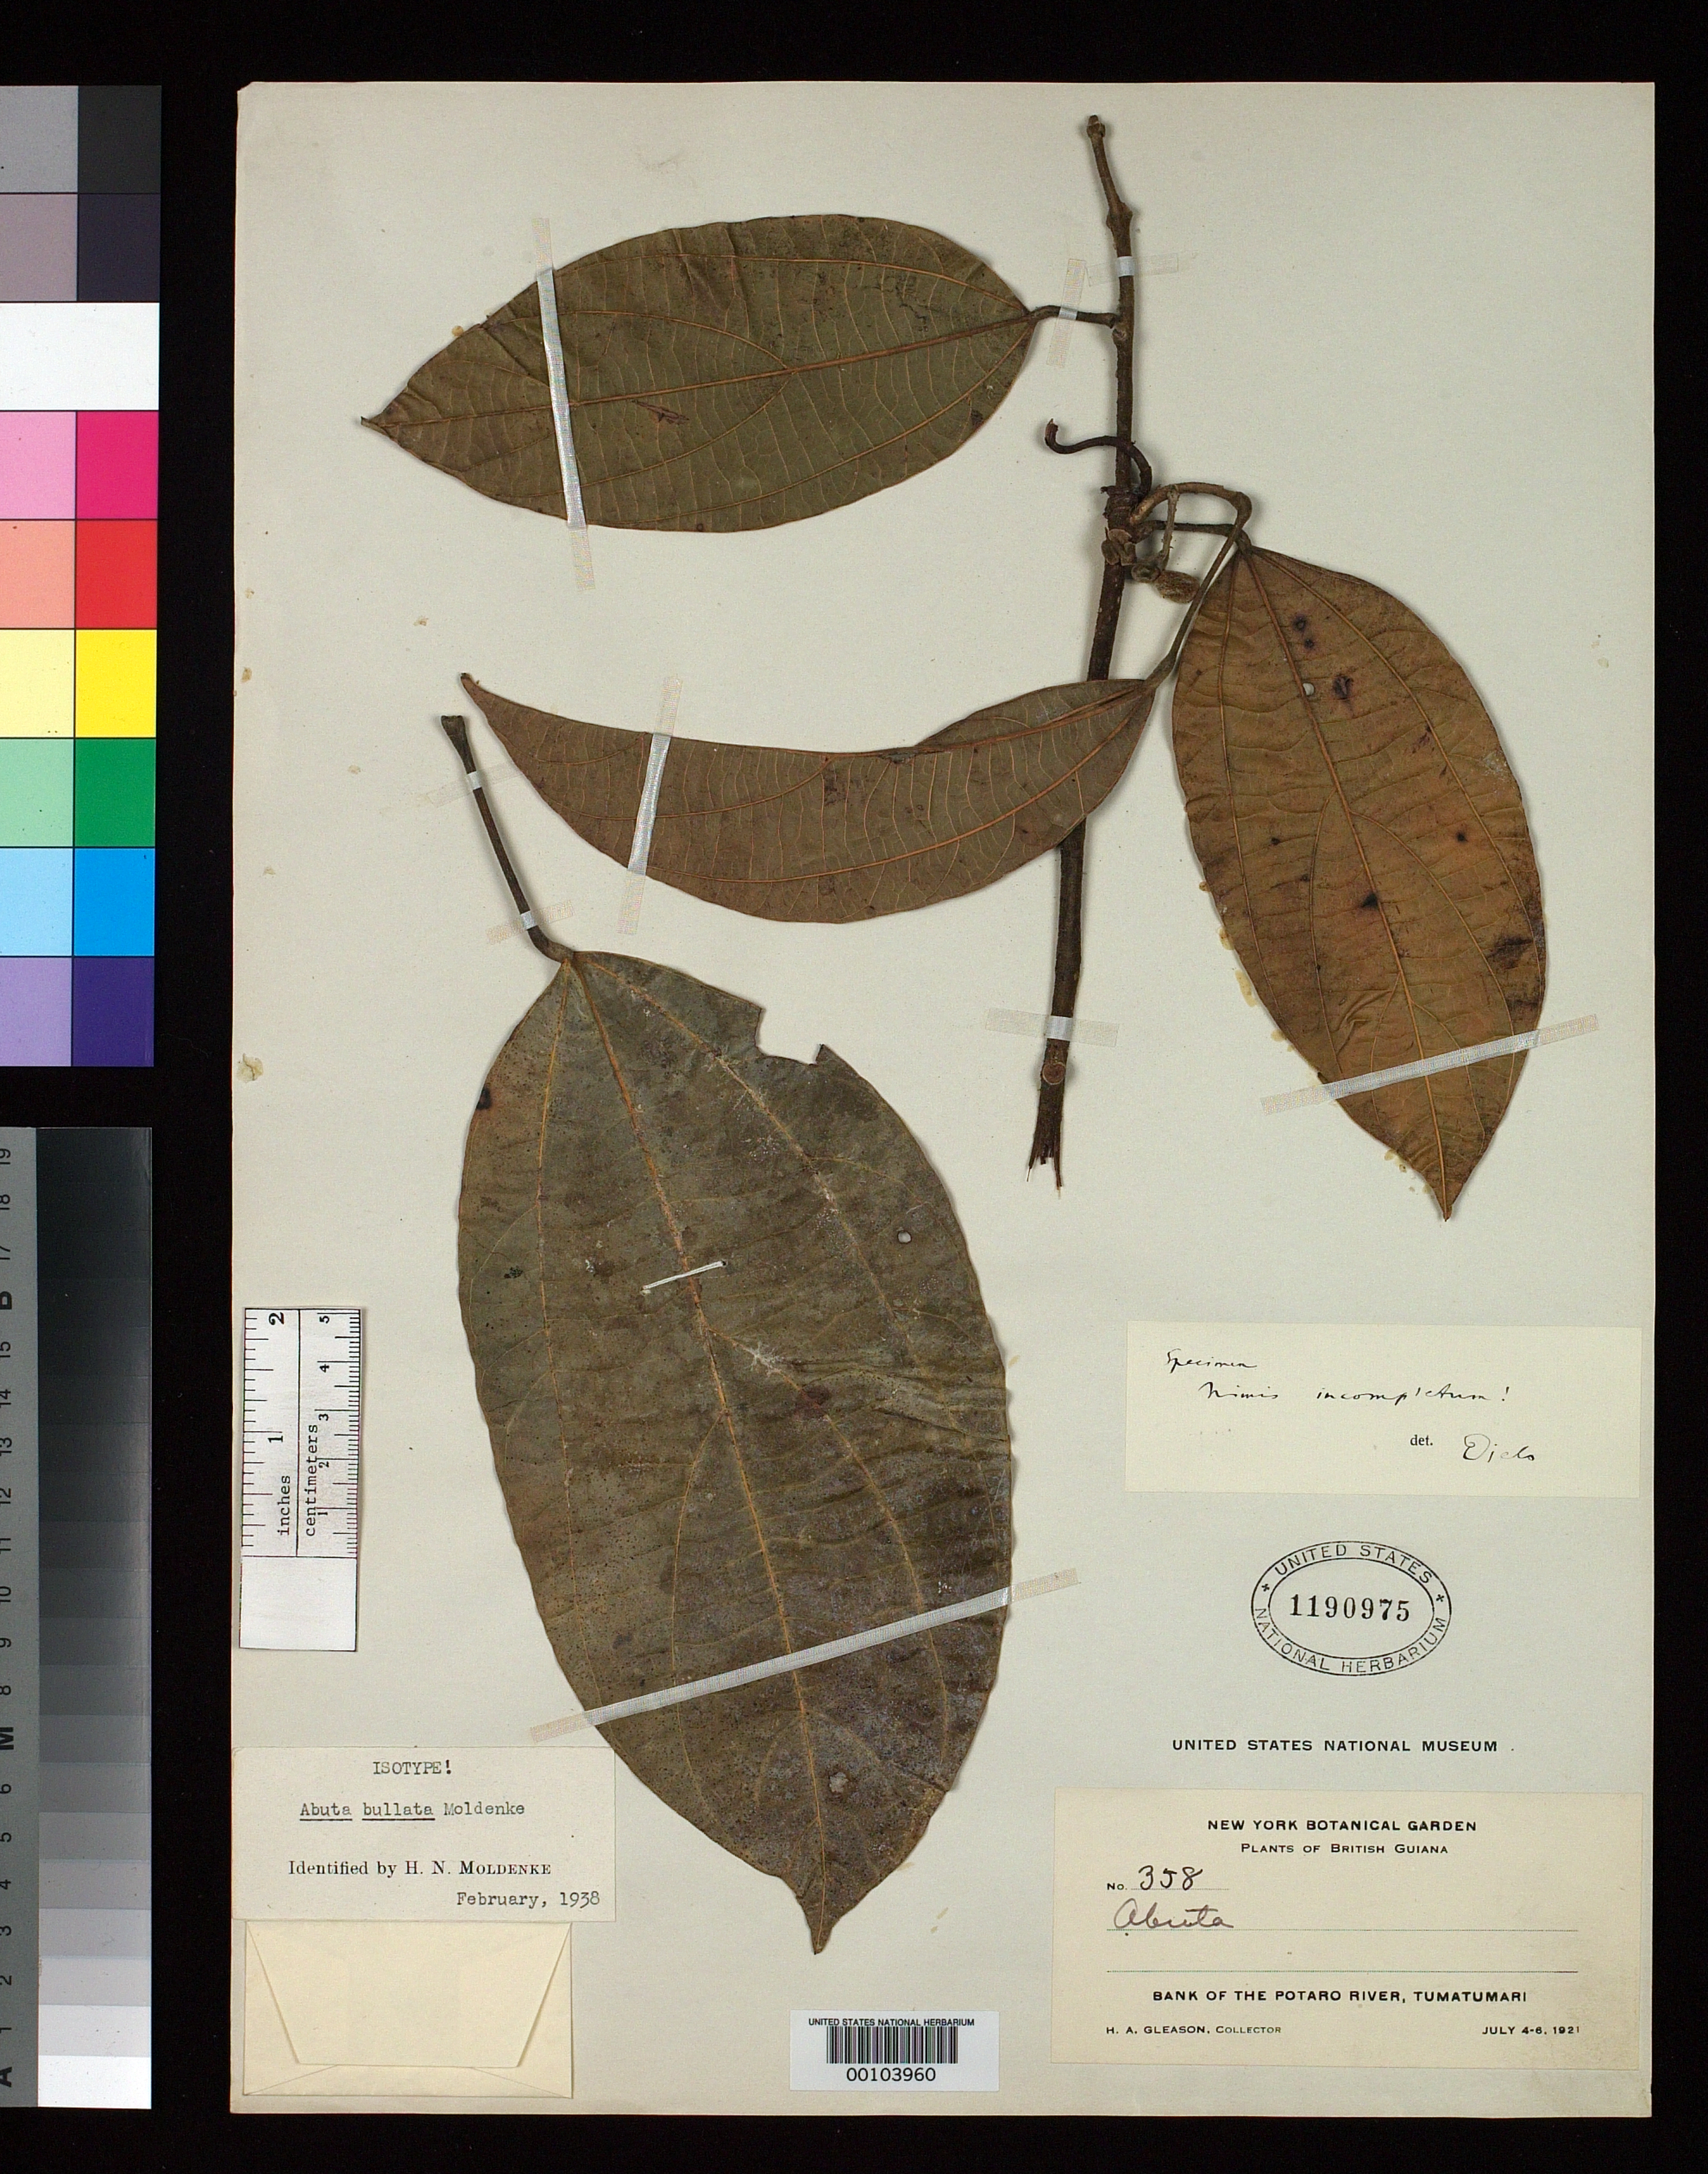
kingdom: Plantae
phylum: Tracheophyta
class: Magnoliopsida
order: Ranunculales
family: Menispermaceae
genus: Abuta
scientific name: Abuta bullata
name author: Moldenke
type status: Isotype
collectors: H. A. Gleason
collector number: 358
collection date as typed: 04 Jul 1921 to 06 Jul 1921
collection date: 1921-07-04/1921-07-06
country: Guyana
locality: Tumatumari, Potaro River.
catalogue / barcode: US 1190975